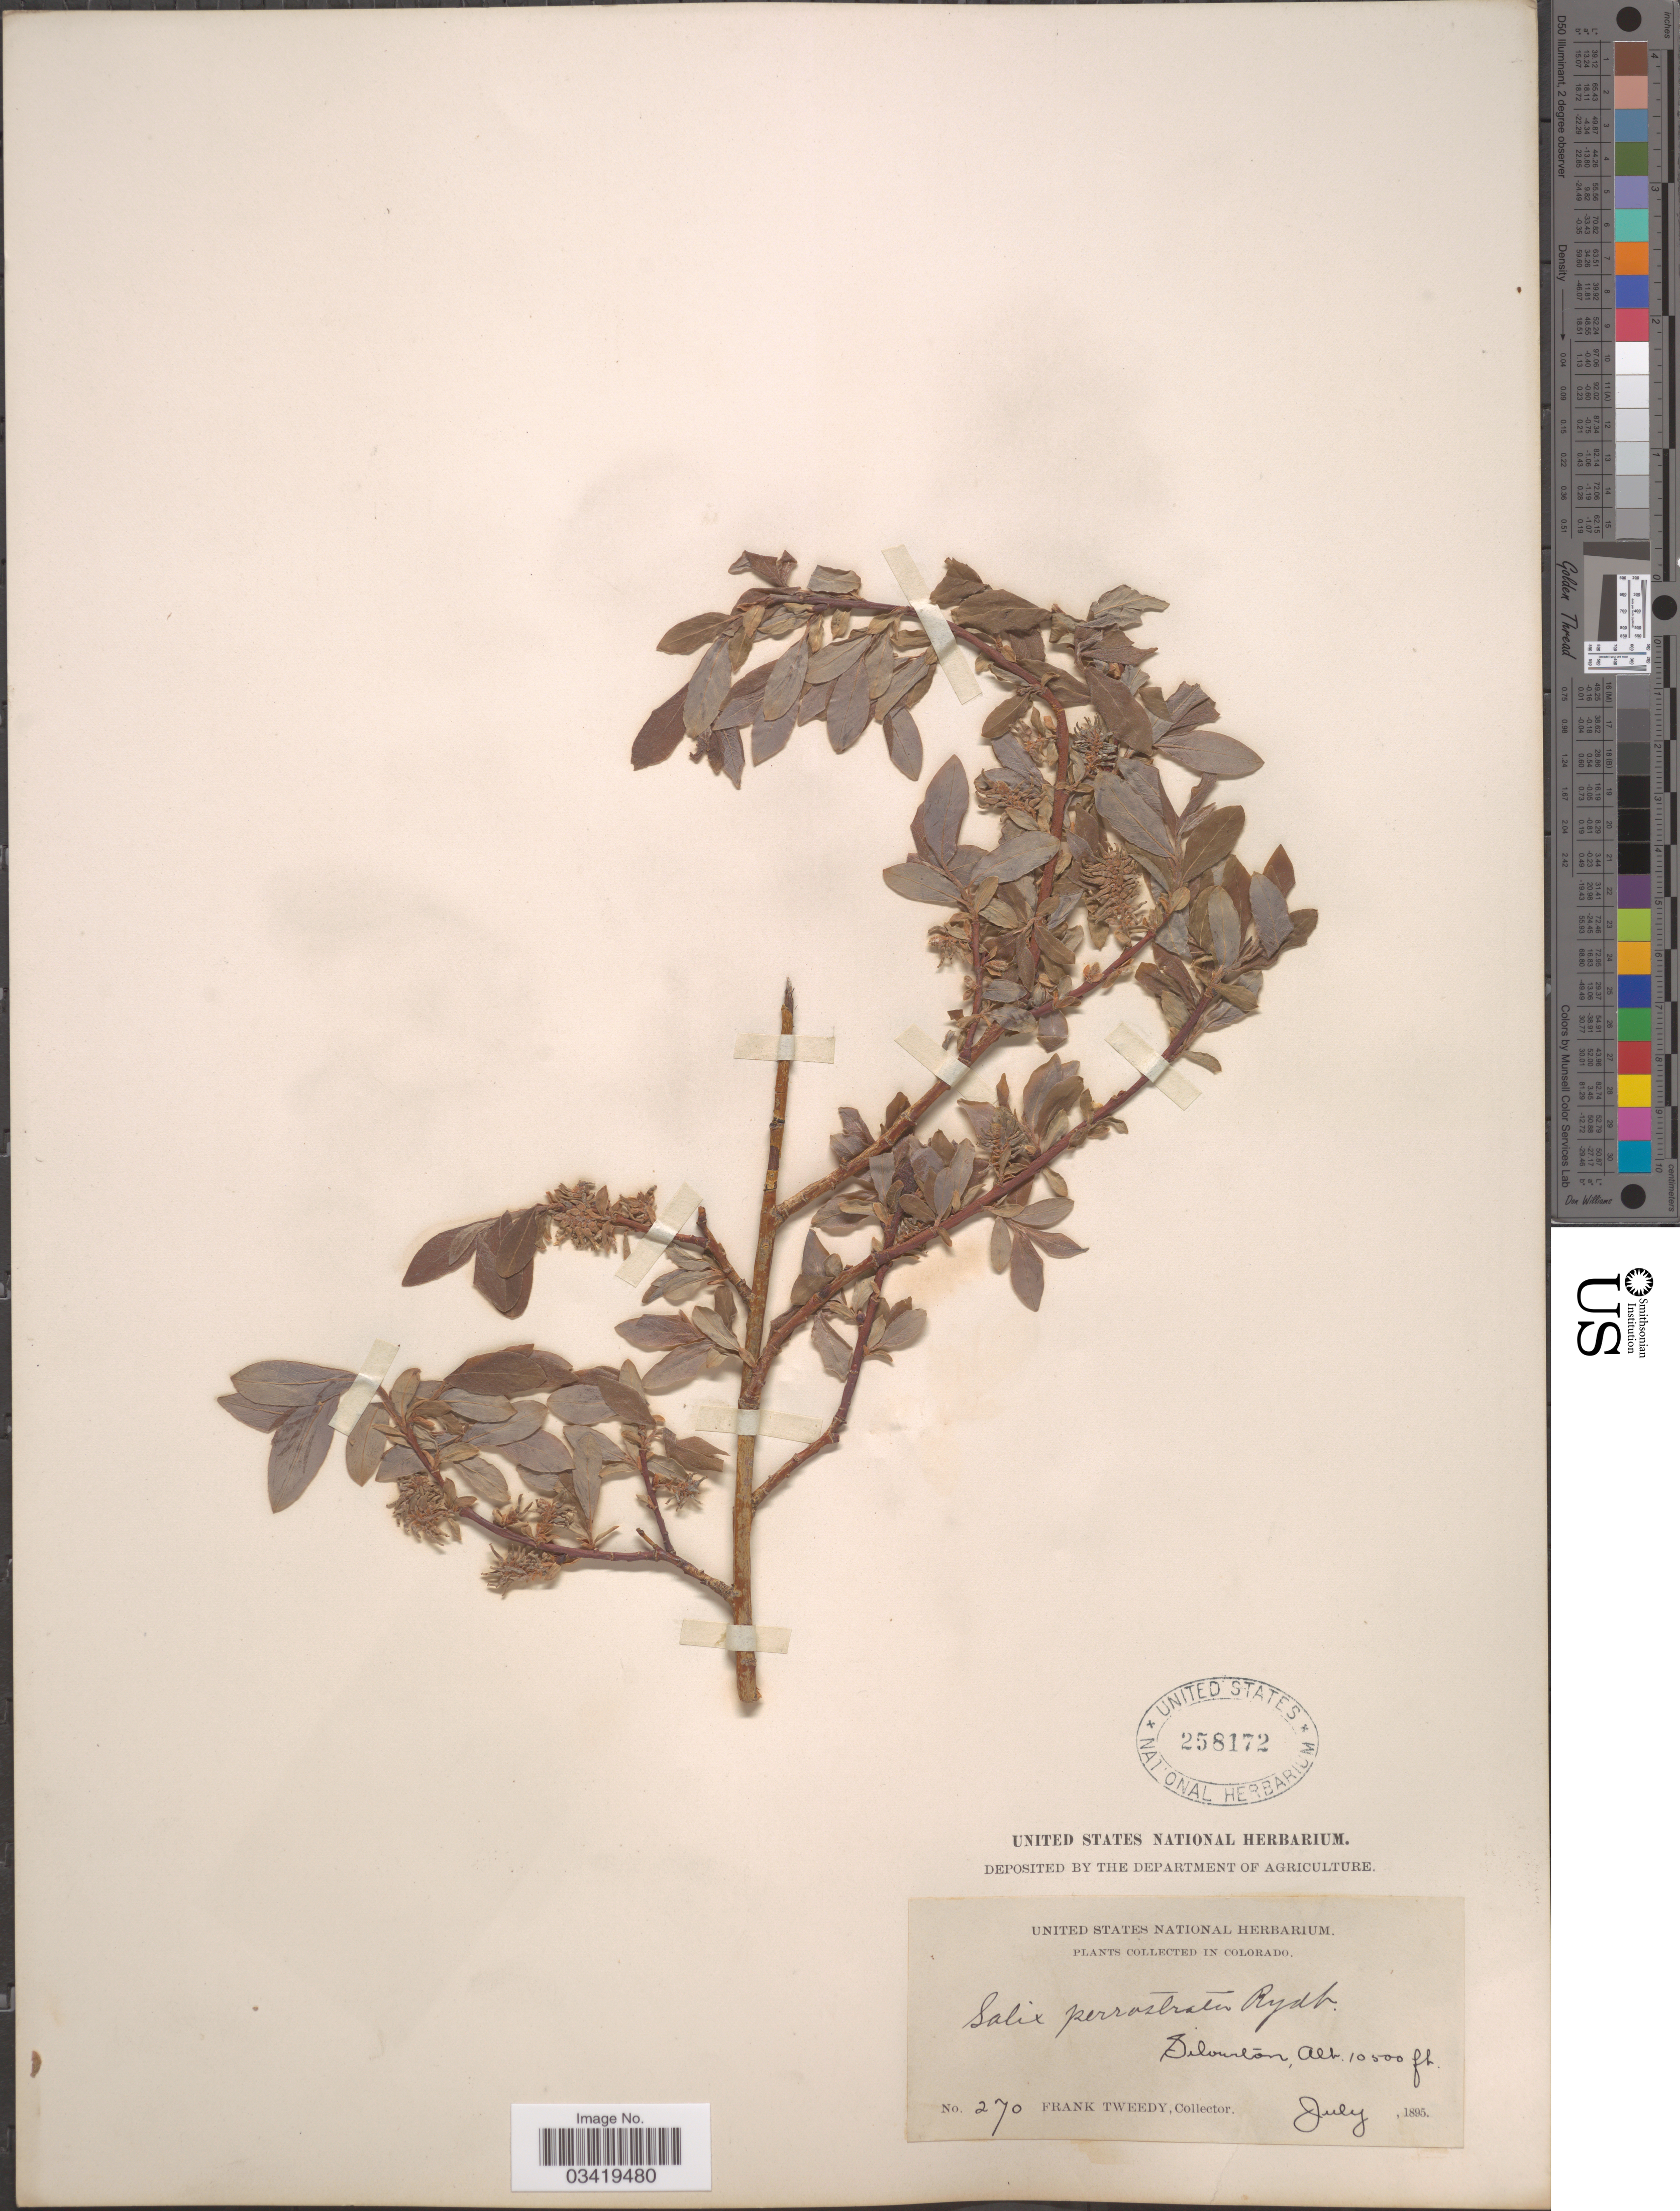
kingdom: Plantae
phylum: Tracheophyta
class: Magnoliopsida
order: Malpighiales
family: Salicaceae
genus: Salix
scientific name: Salix bebbiana var. perrostrata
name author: Sarg.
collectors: F. Tweedy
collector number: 270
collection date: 1895-07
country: United States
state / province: Colorado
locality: Silverton.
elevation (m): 3200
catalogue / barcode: US 258172